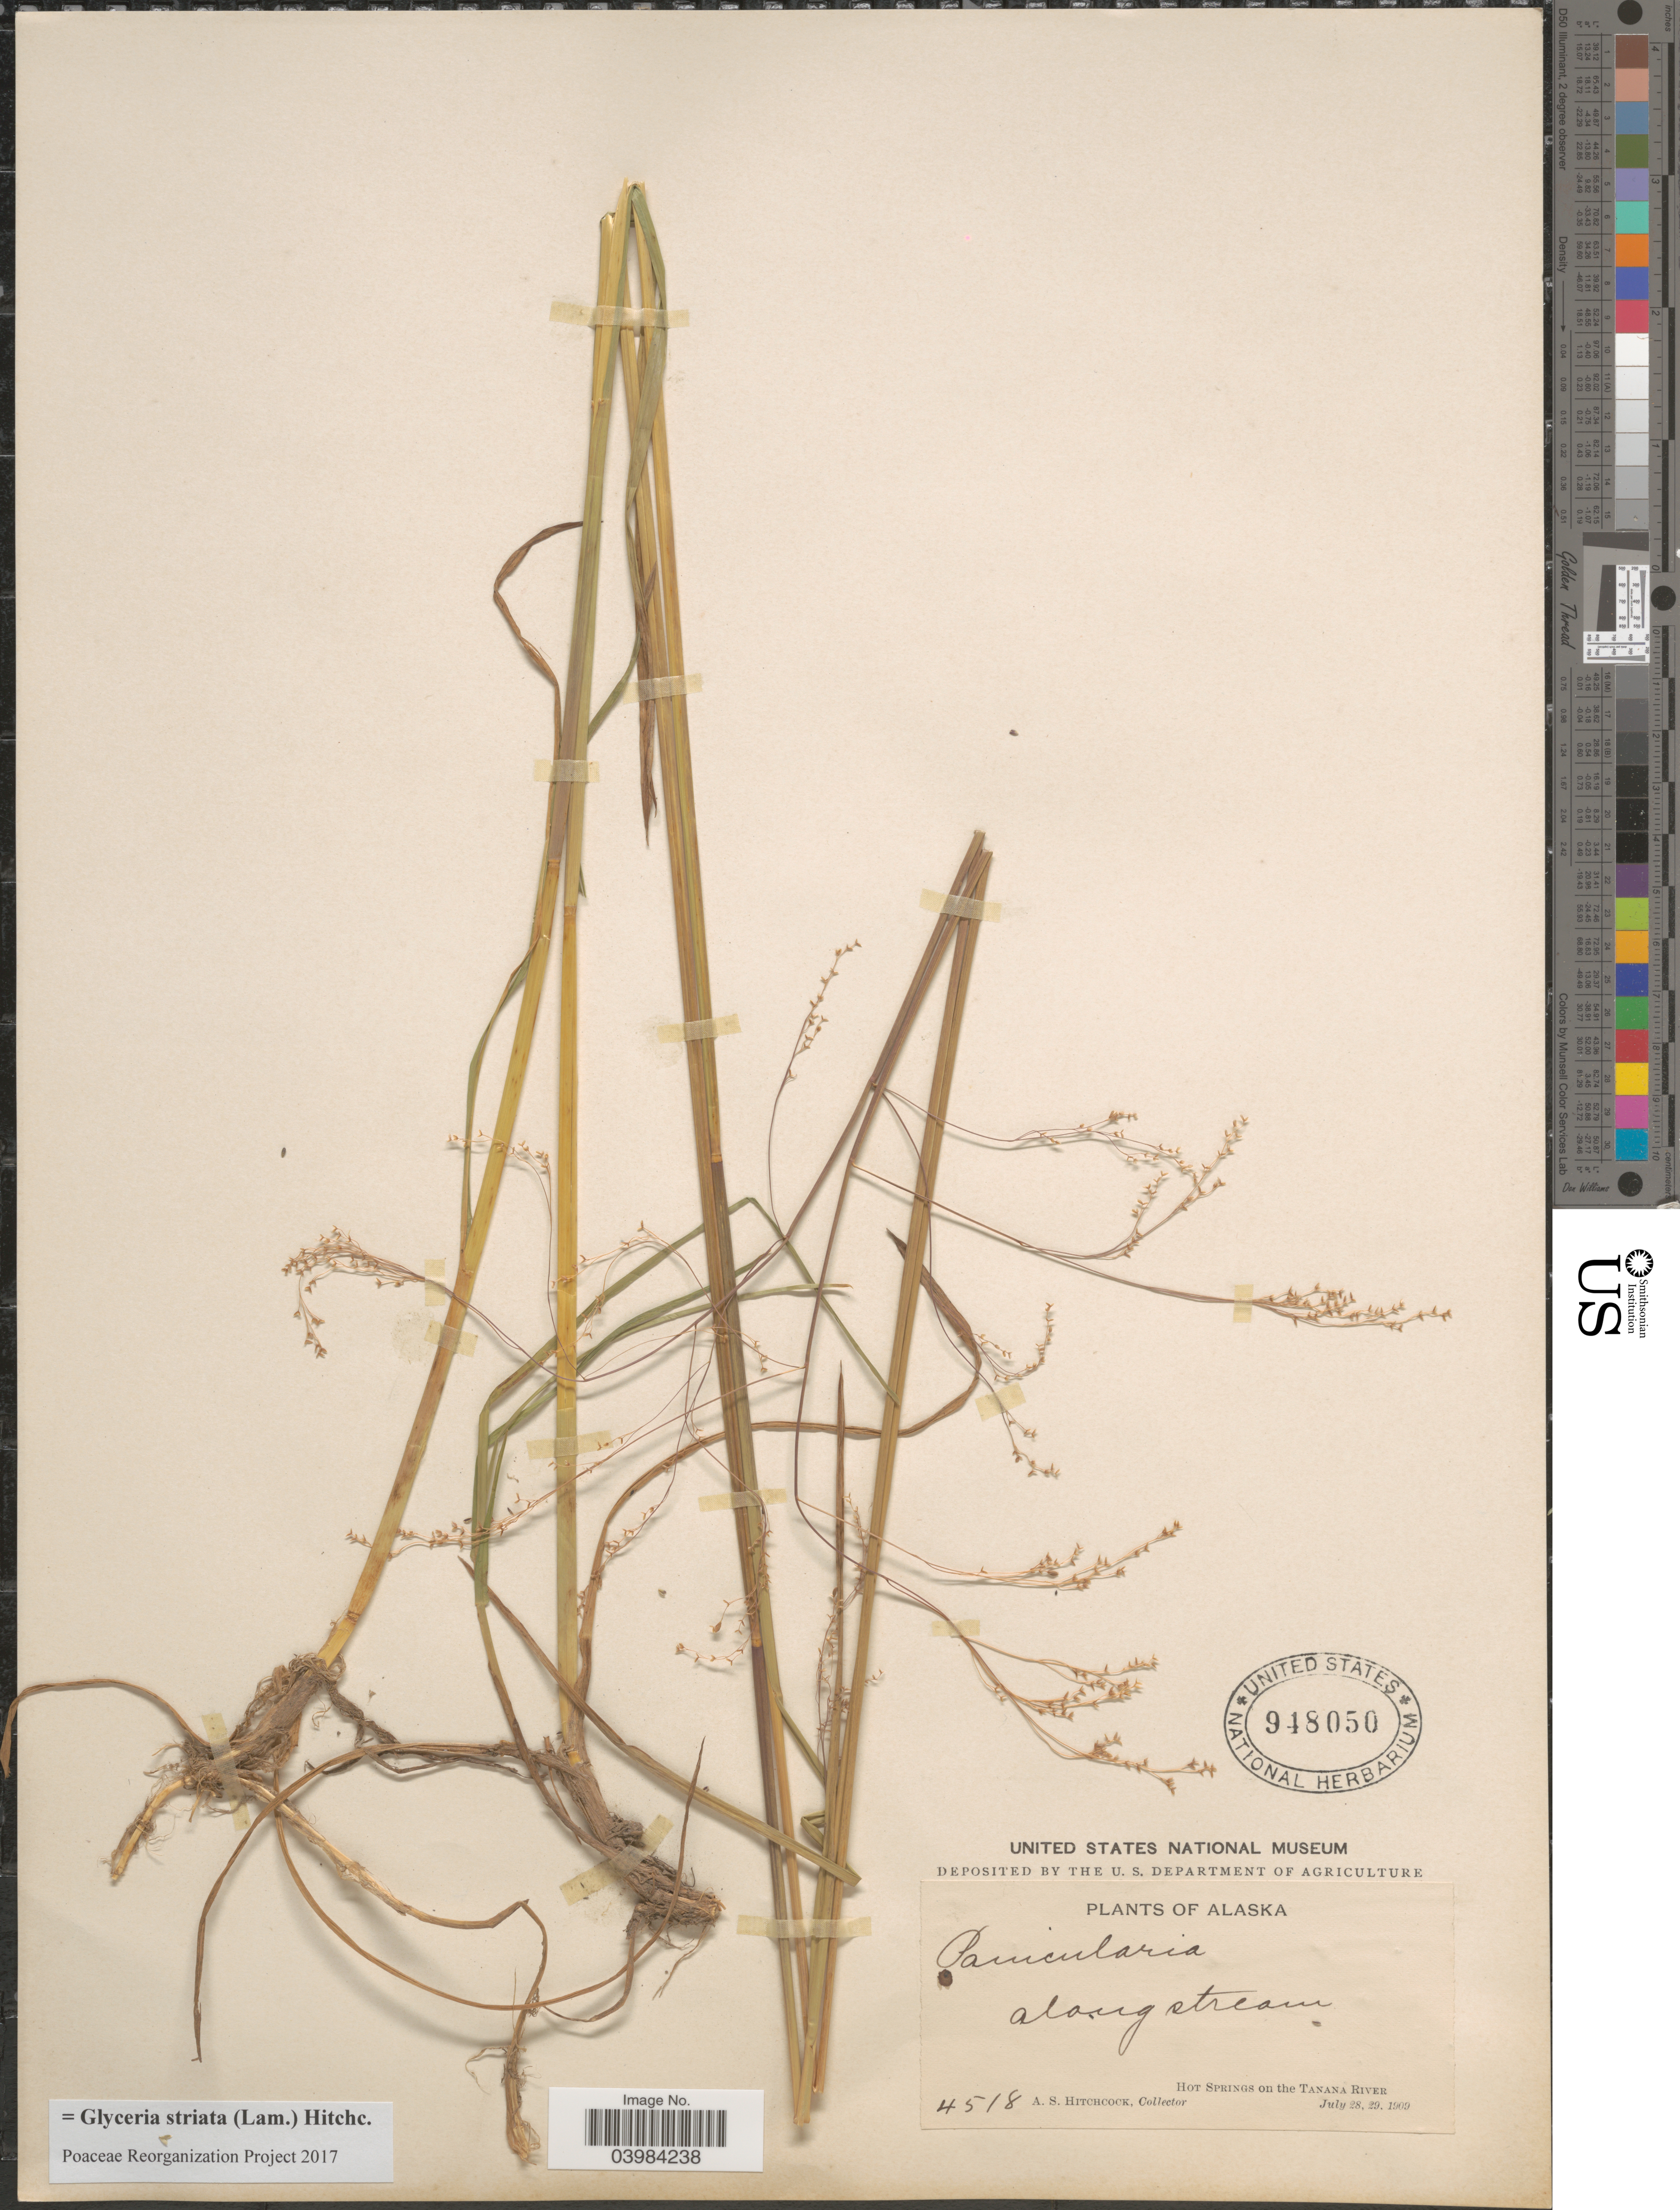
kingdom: Plantae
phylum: Tracheophyta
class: Liliopsida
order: Poales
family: Poaceae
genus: Glyceria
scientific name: Glyceria striata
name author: (Lam.) Hitchc.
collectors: A. S. Hitchcock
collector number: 4518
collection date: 1909-07-28/1909-07-29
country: United States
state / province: Alaska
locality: Hot Springs on the Tanana River.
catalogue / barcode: US 948050